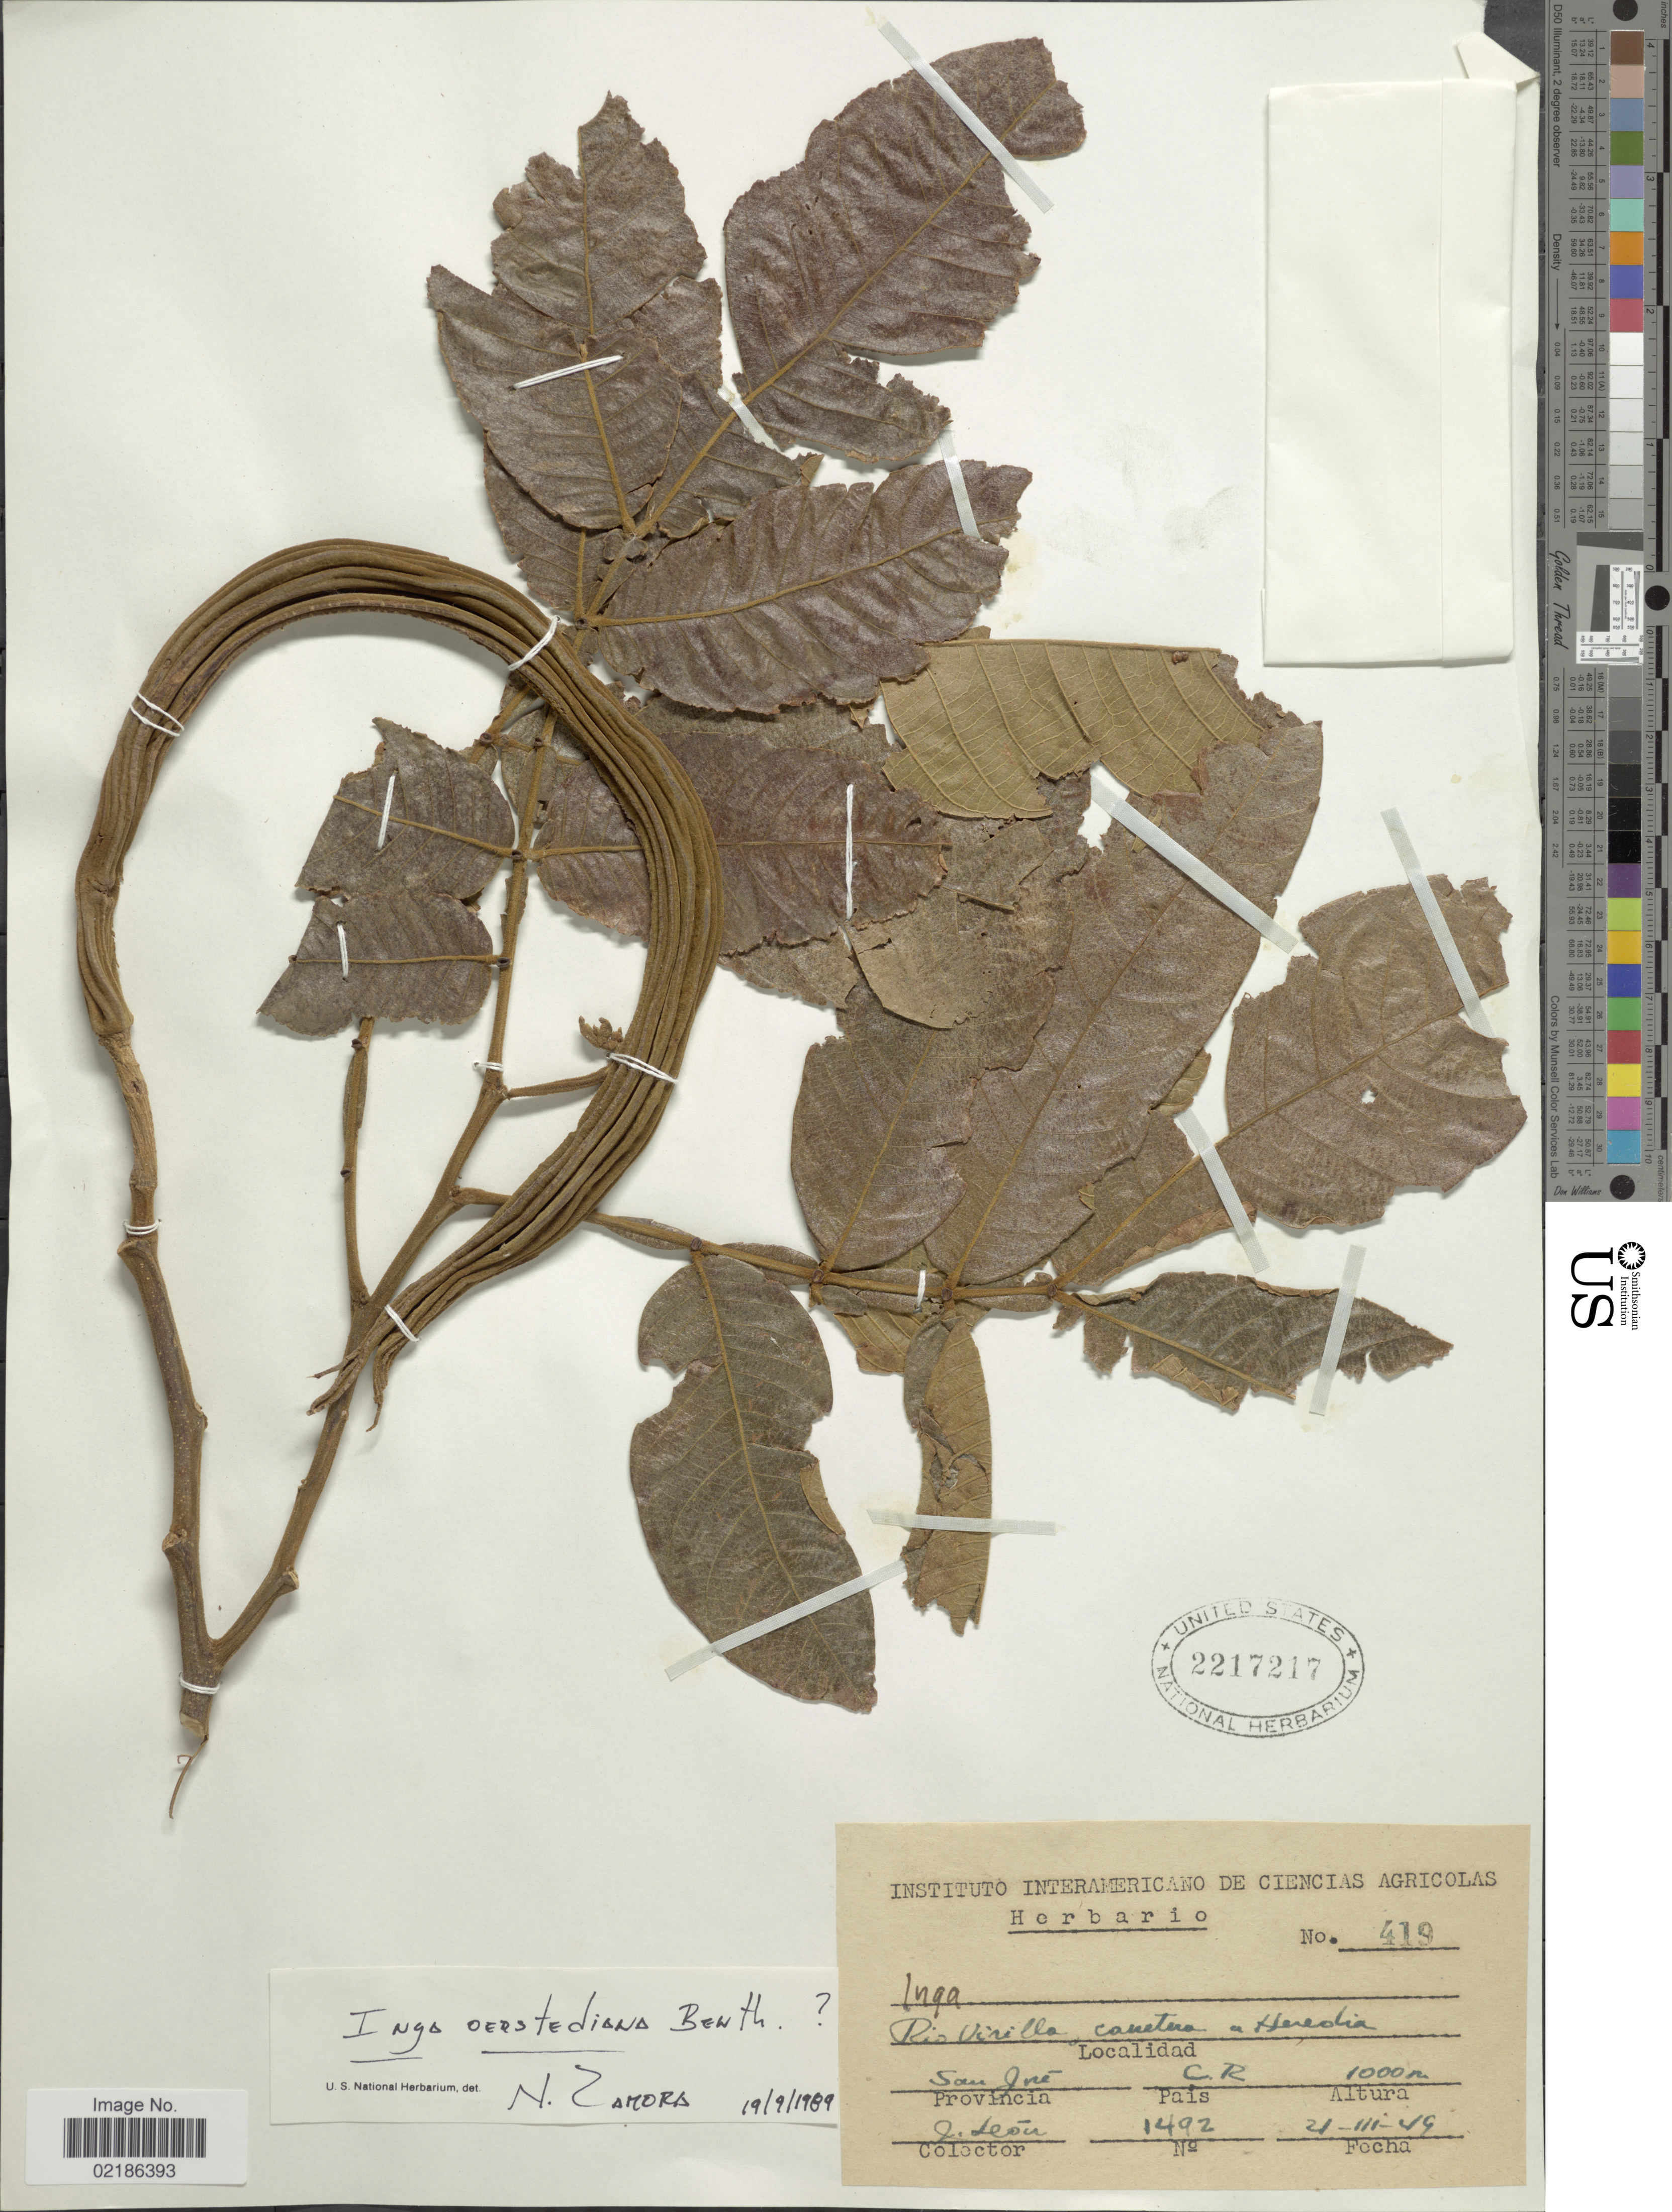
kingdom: Plantae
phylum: Tracheophyta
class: Magnoliopsida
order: Fabales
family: Fabaceae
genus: Inga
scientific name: Inga oerstediana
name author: Benth.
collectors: J. León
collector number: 1492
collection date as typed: Transcribed d/m/y: 21/3/49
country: Costa Rica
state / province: San José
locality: Río Virilla, carretera à Heredia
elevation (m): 1000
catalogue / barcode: US 2217217